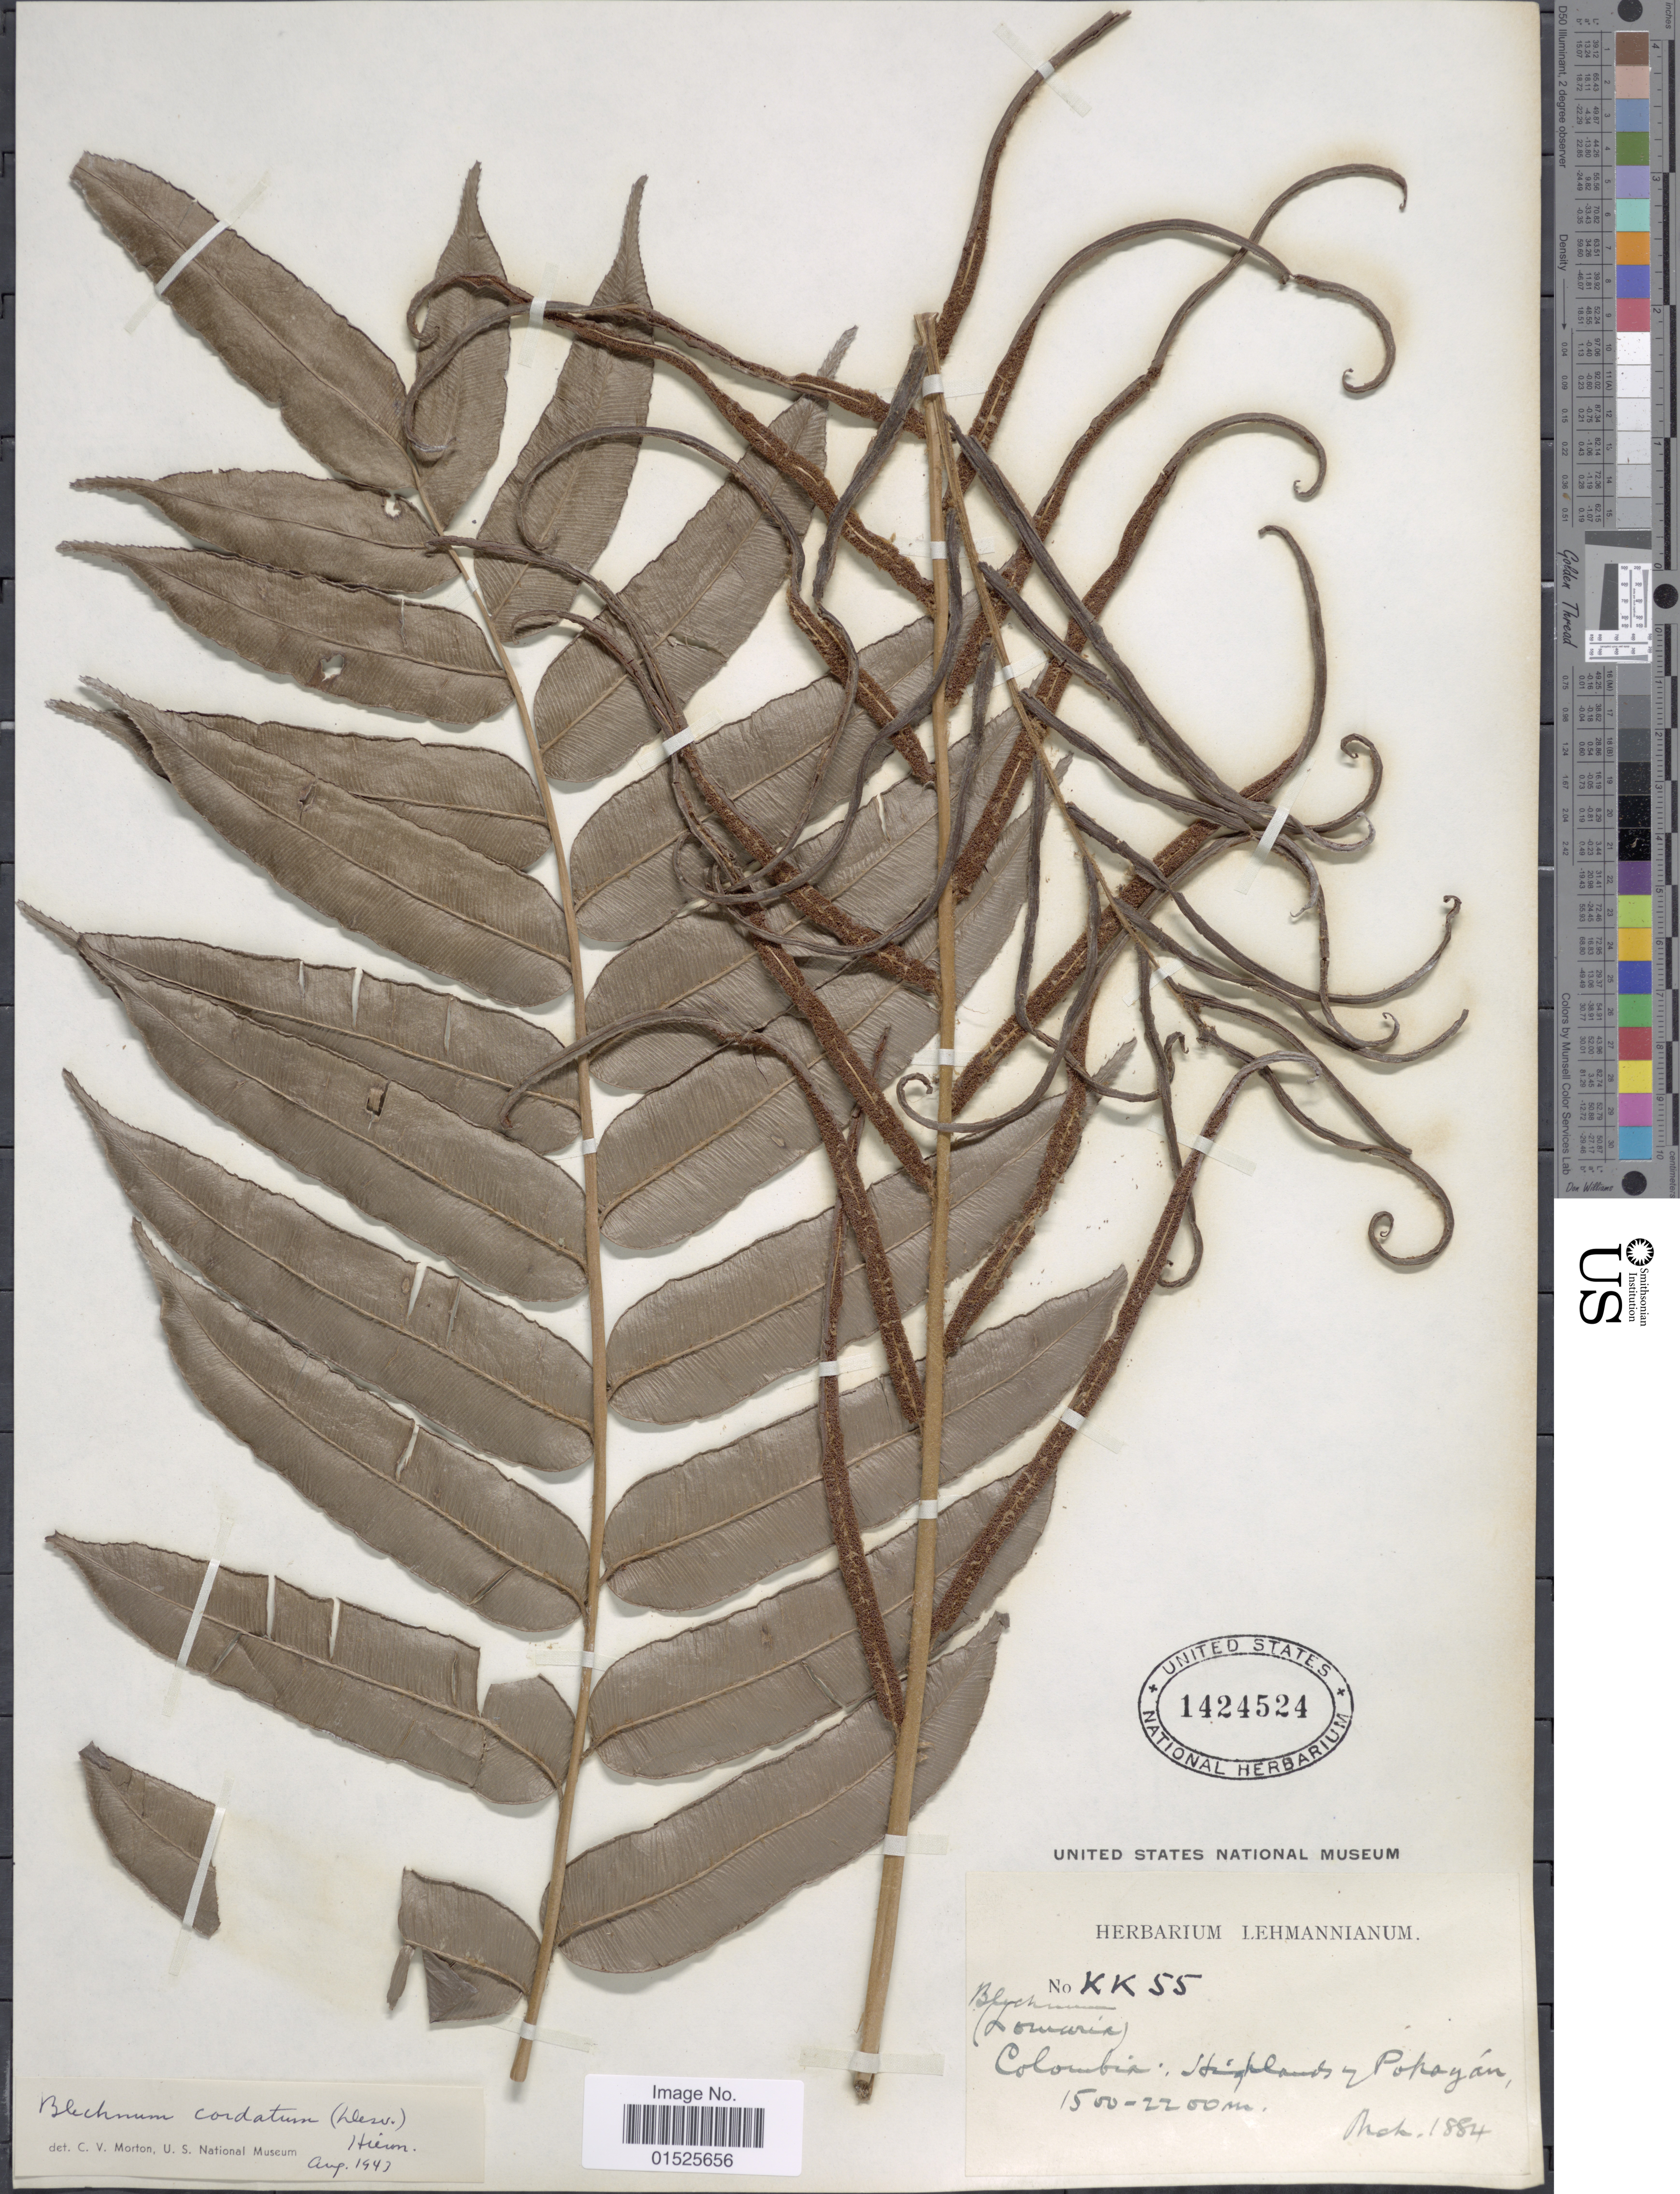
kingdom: Plantae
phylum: Tracheophyta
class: Polypodiopsida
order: Polypodiales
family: Blechnaceae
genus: Blechnum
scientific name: Blechnum cordatum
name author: (Desv.) Hieron.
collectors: ex herb. Lehmannianum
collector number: KK 55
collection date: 1884-03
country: Colombia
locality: Highlands of Popayán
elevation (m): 1500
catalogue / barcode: US 1424524